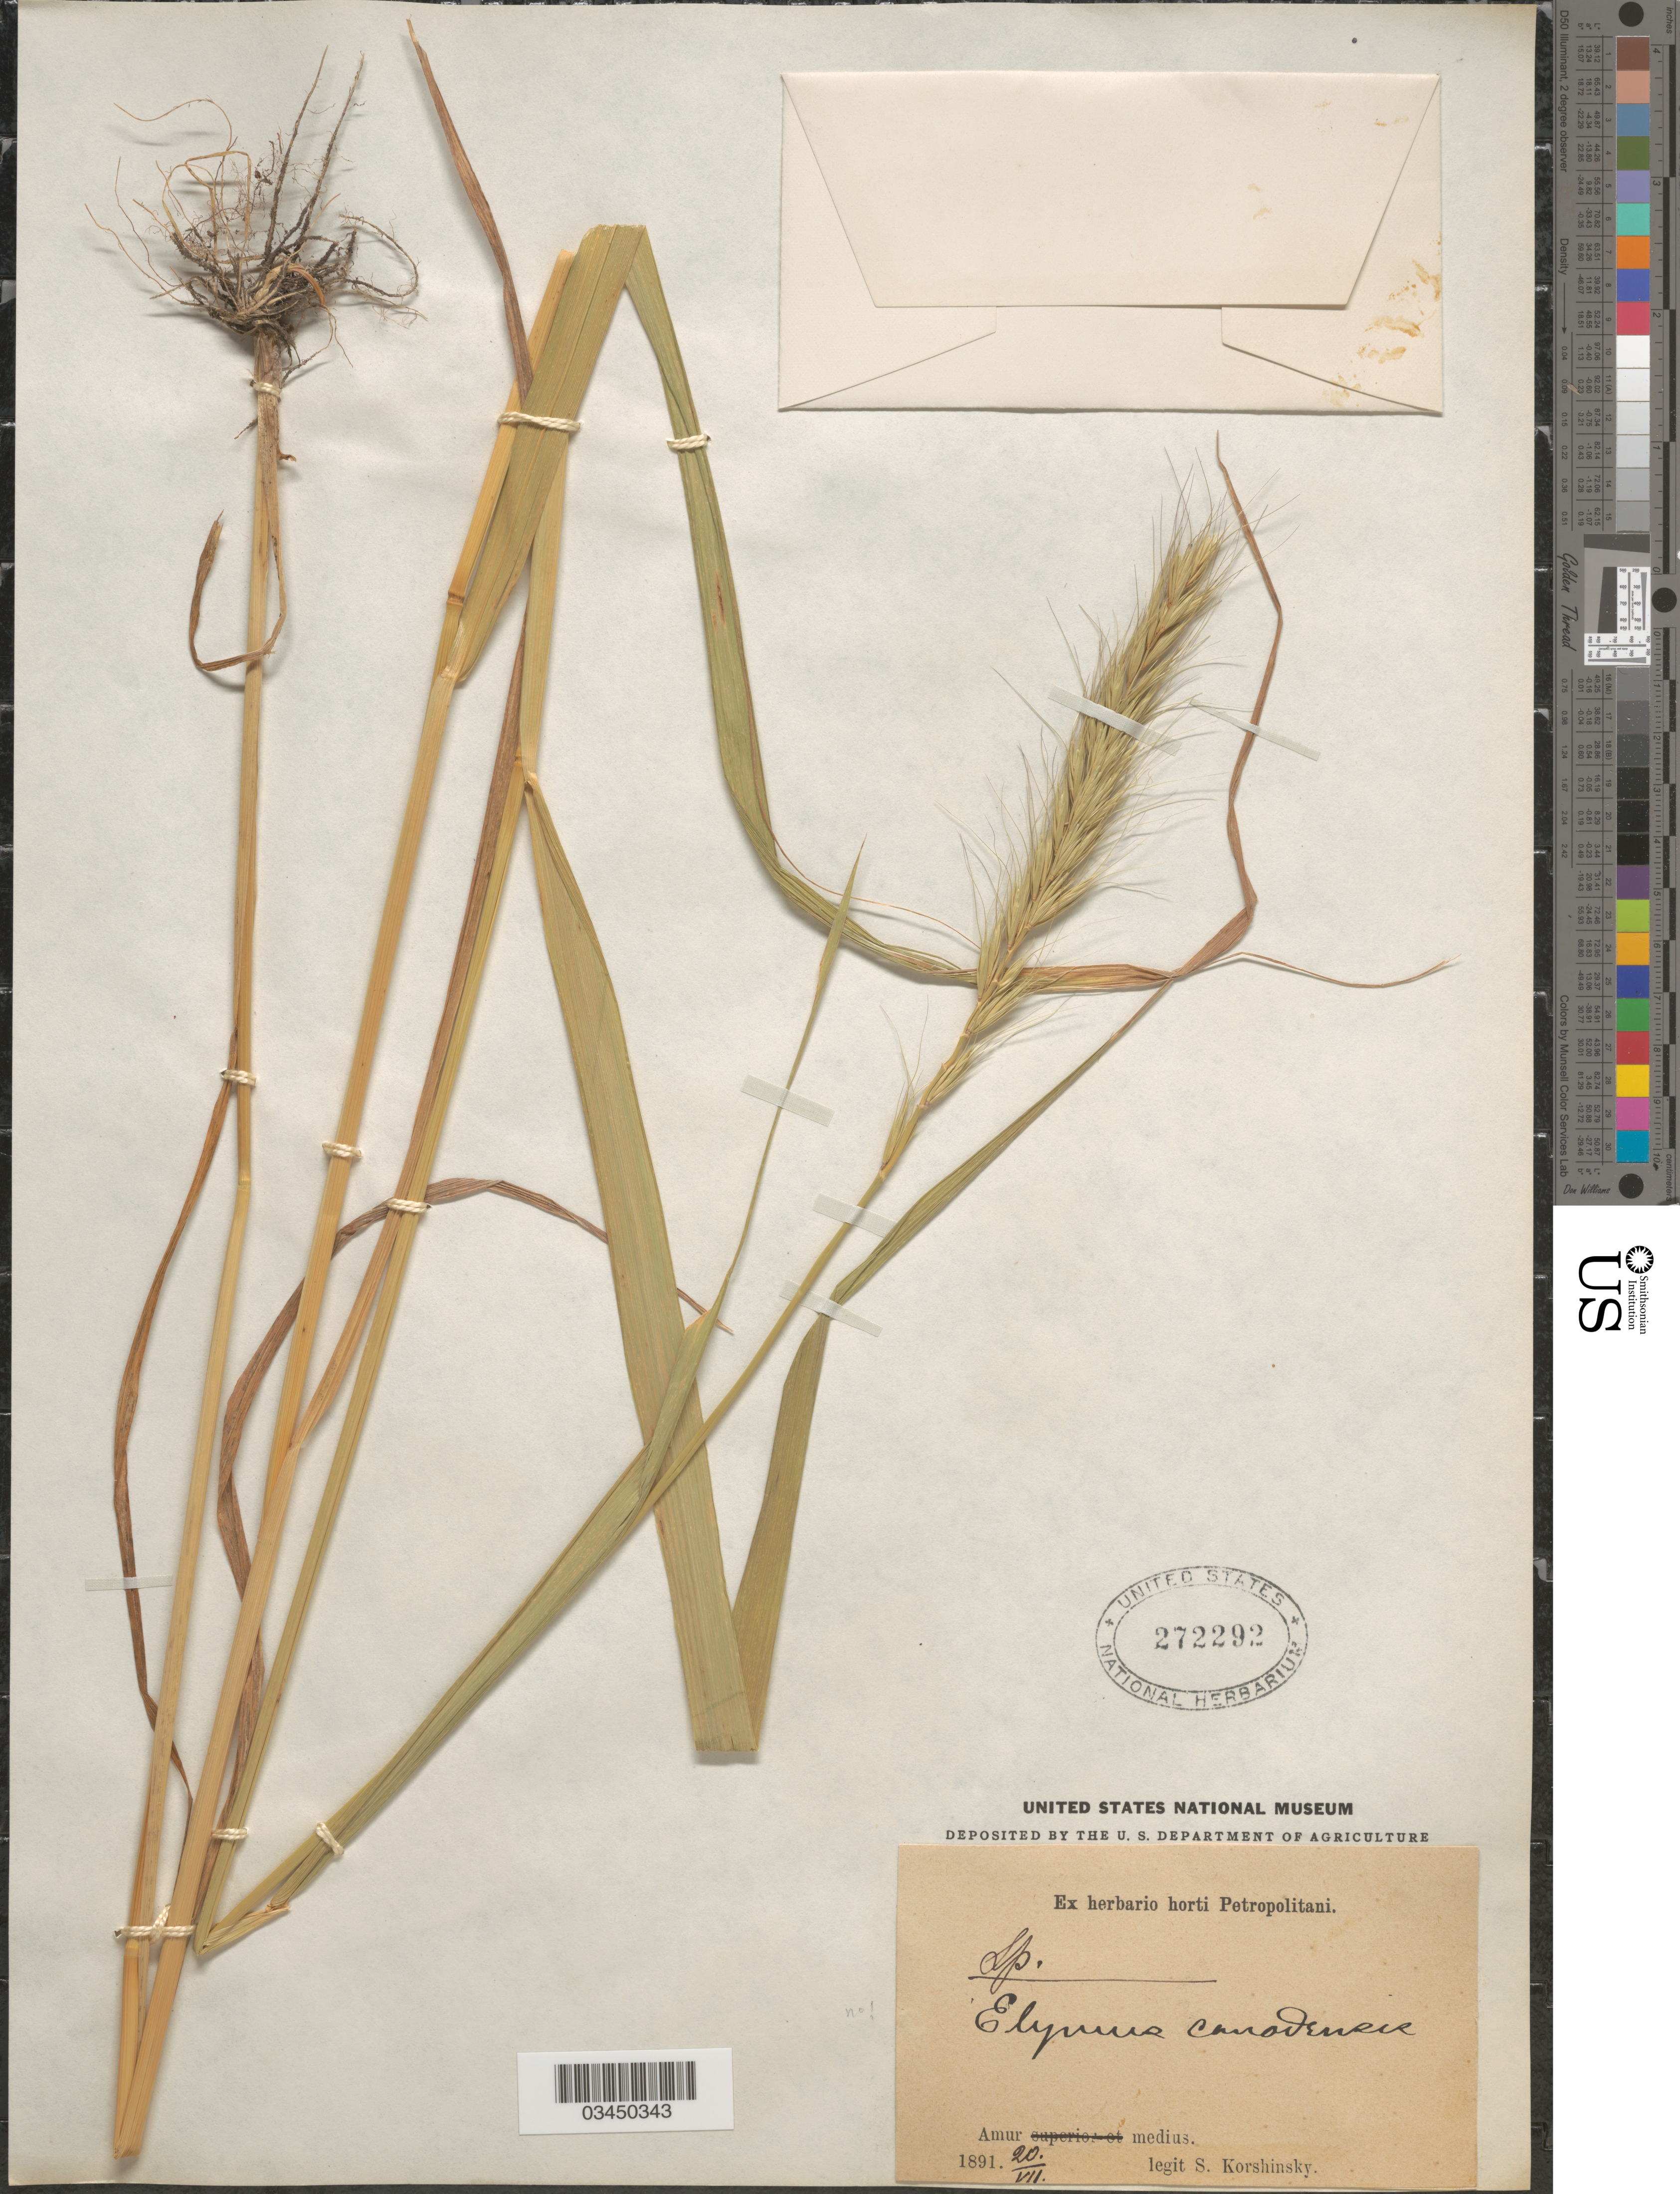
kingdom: Plantae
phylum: Tracheophyta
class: Liliopsida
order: Poales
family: Poaceae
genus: Elymus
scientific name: Elymus dahuricus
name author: Turcz. ex Griseb.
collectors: S. I. Korshinsky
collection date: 1891-07-20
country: Russian Federation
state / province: Amur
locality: Amur medius.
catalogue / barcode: US 272292